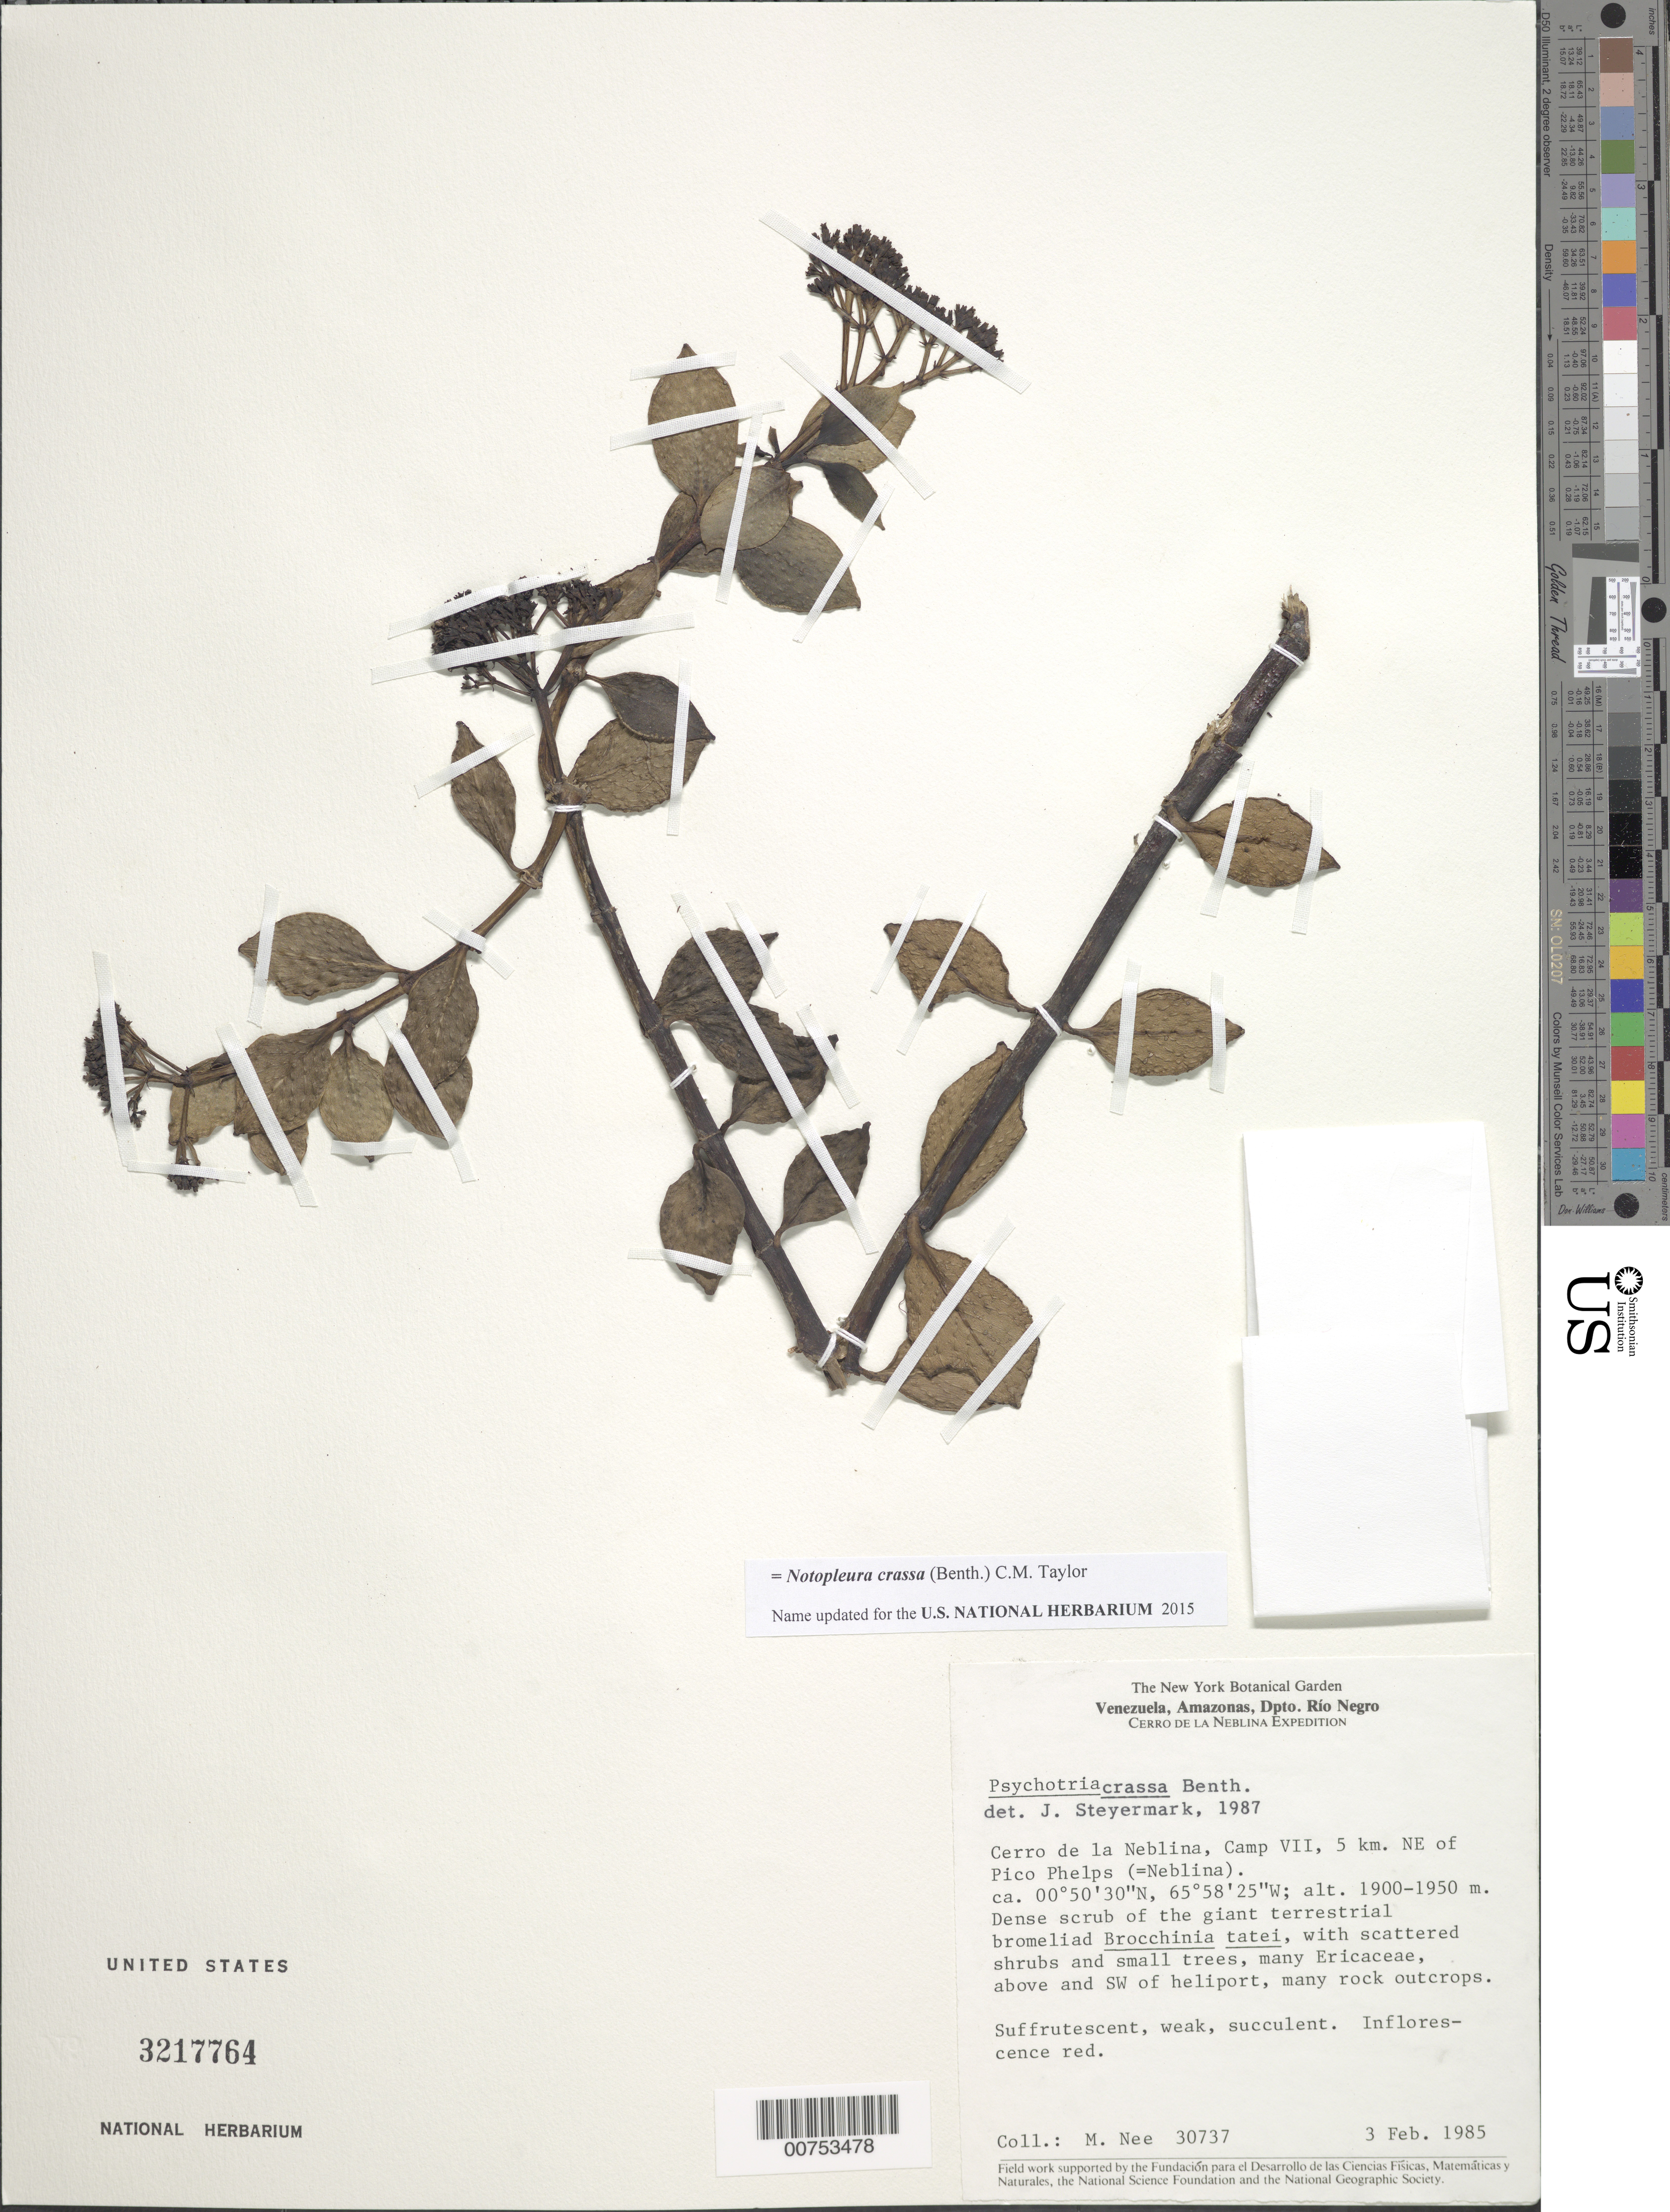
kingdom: Plantae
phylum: Tracheophyta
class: Magnoliopsida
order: Gentianales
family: Rubiaceae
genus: Psychotria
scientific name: Psychotria crassa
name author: Benth.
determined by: Steyermark, Julian A., (VEN)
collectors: M. Nee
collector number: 30737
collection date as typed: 3-Feb-85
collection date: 1985-02-03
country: Venezuela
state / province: Amazonas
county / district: Río Negro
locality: Cerro de la Neblina, Camp VII, 5 km NE of Pico Phelps; above and SW of heliport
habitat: Dense scrub of giant terrestrial bromeliad Brocchinia tatei, with scattered shrubs and small trees, many Ericaceae, many rock outcrops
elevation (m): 1900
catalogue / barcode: US 3217764